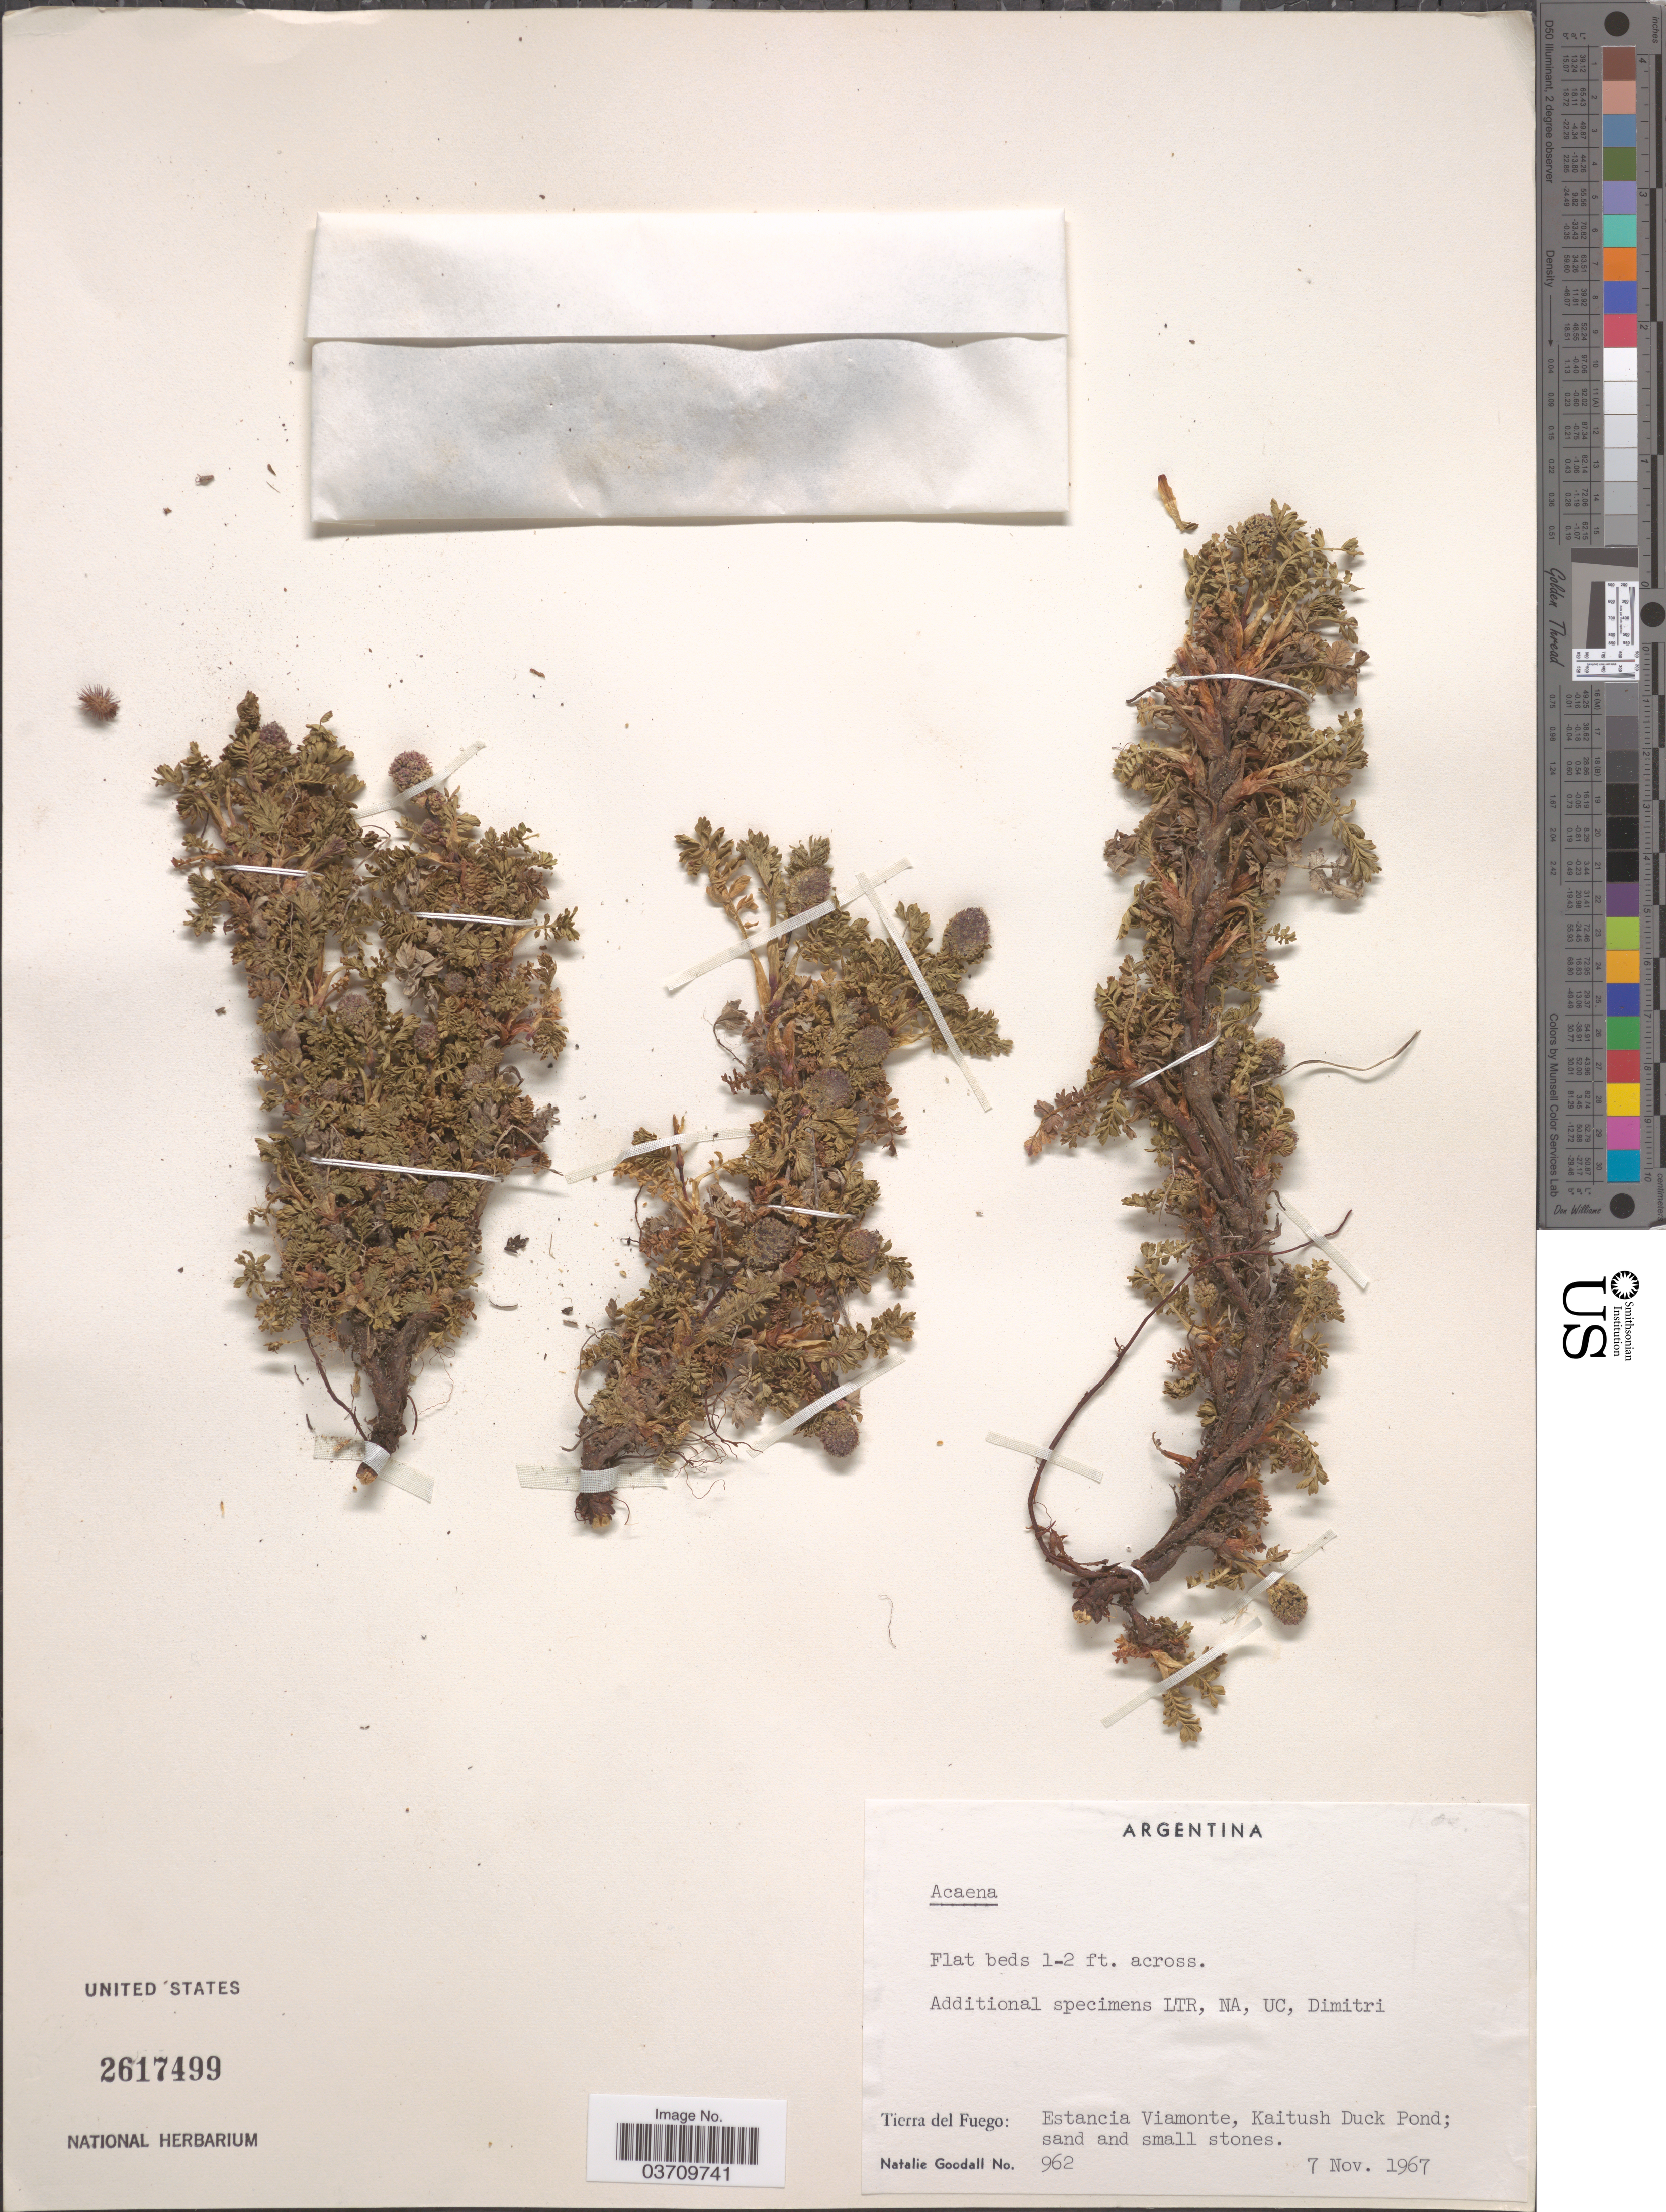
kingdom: Plantae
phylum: Tracheophyta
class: Magnoliopsida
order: Rosales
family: Rosaceae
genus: Acaena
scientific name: Acaena sp.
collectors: N. Goodall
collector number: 962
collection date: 1967-11-07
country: Argentina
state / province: Tierra del Fuego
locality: Estancia Viamonte, Kaitush Duck Pond.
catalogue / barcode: US 2617499